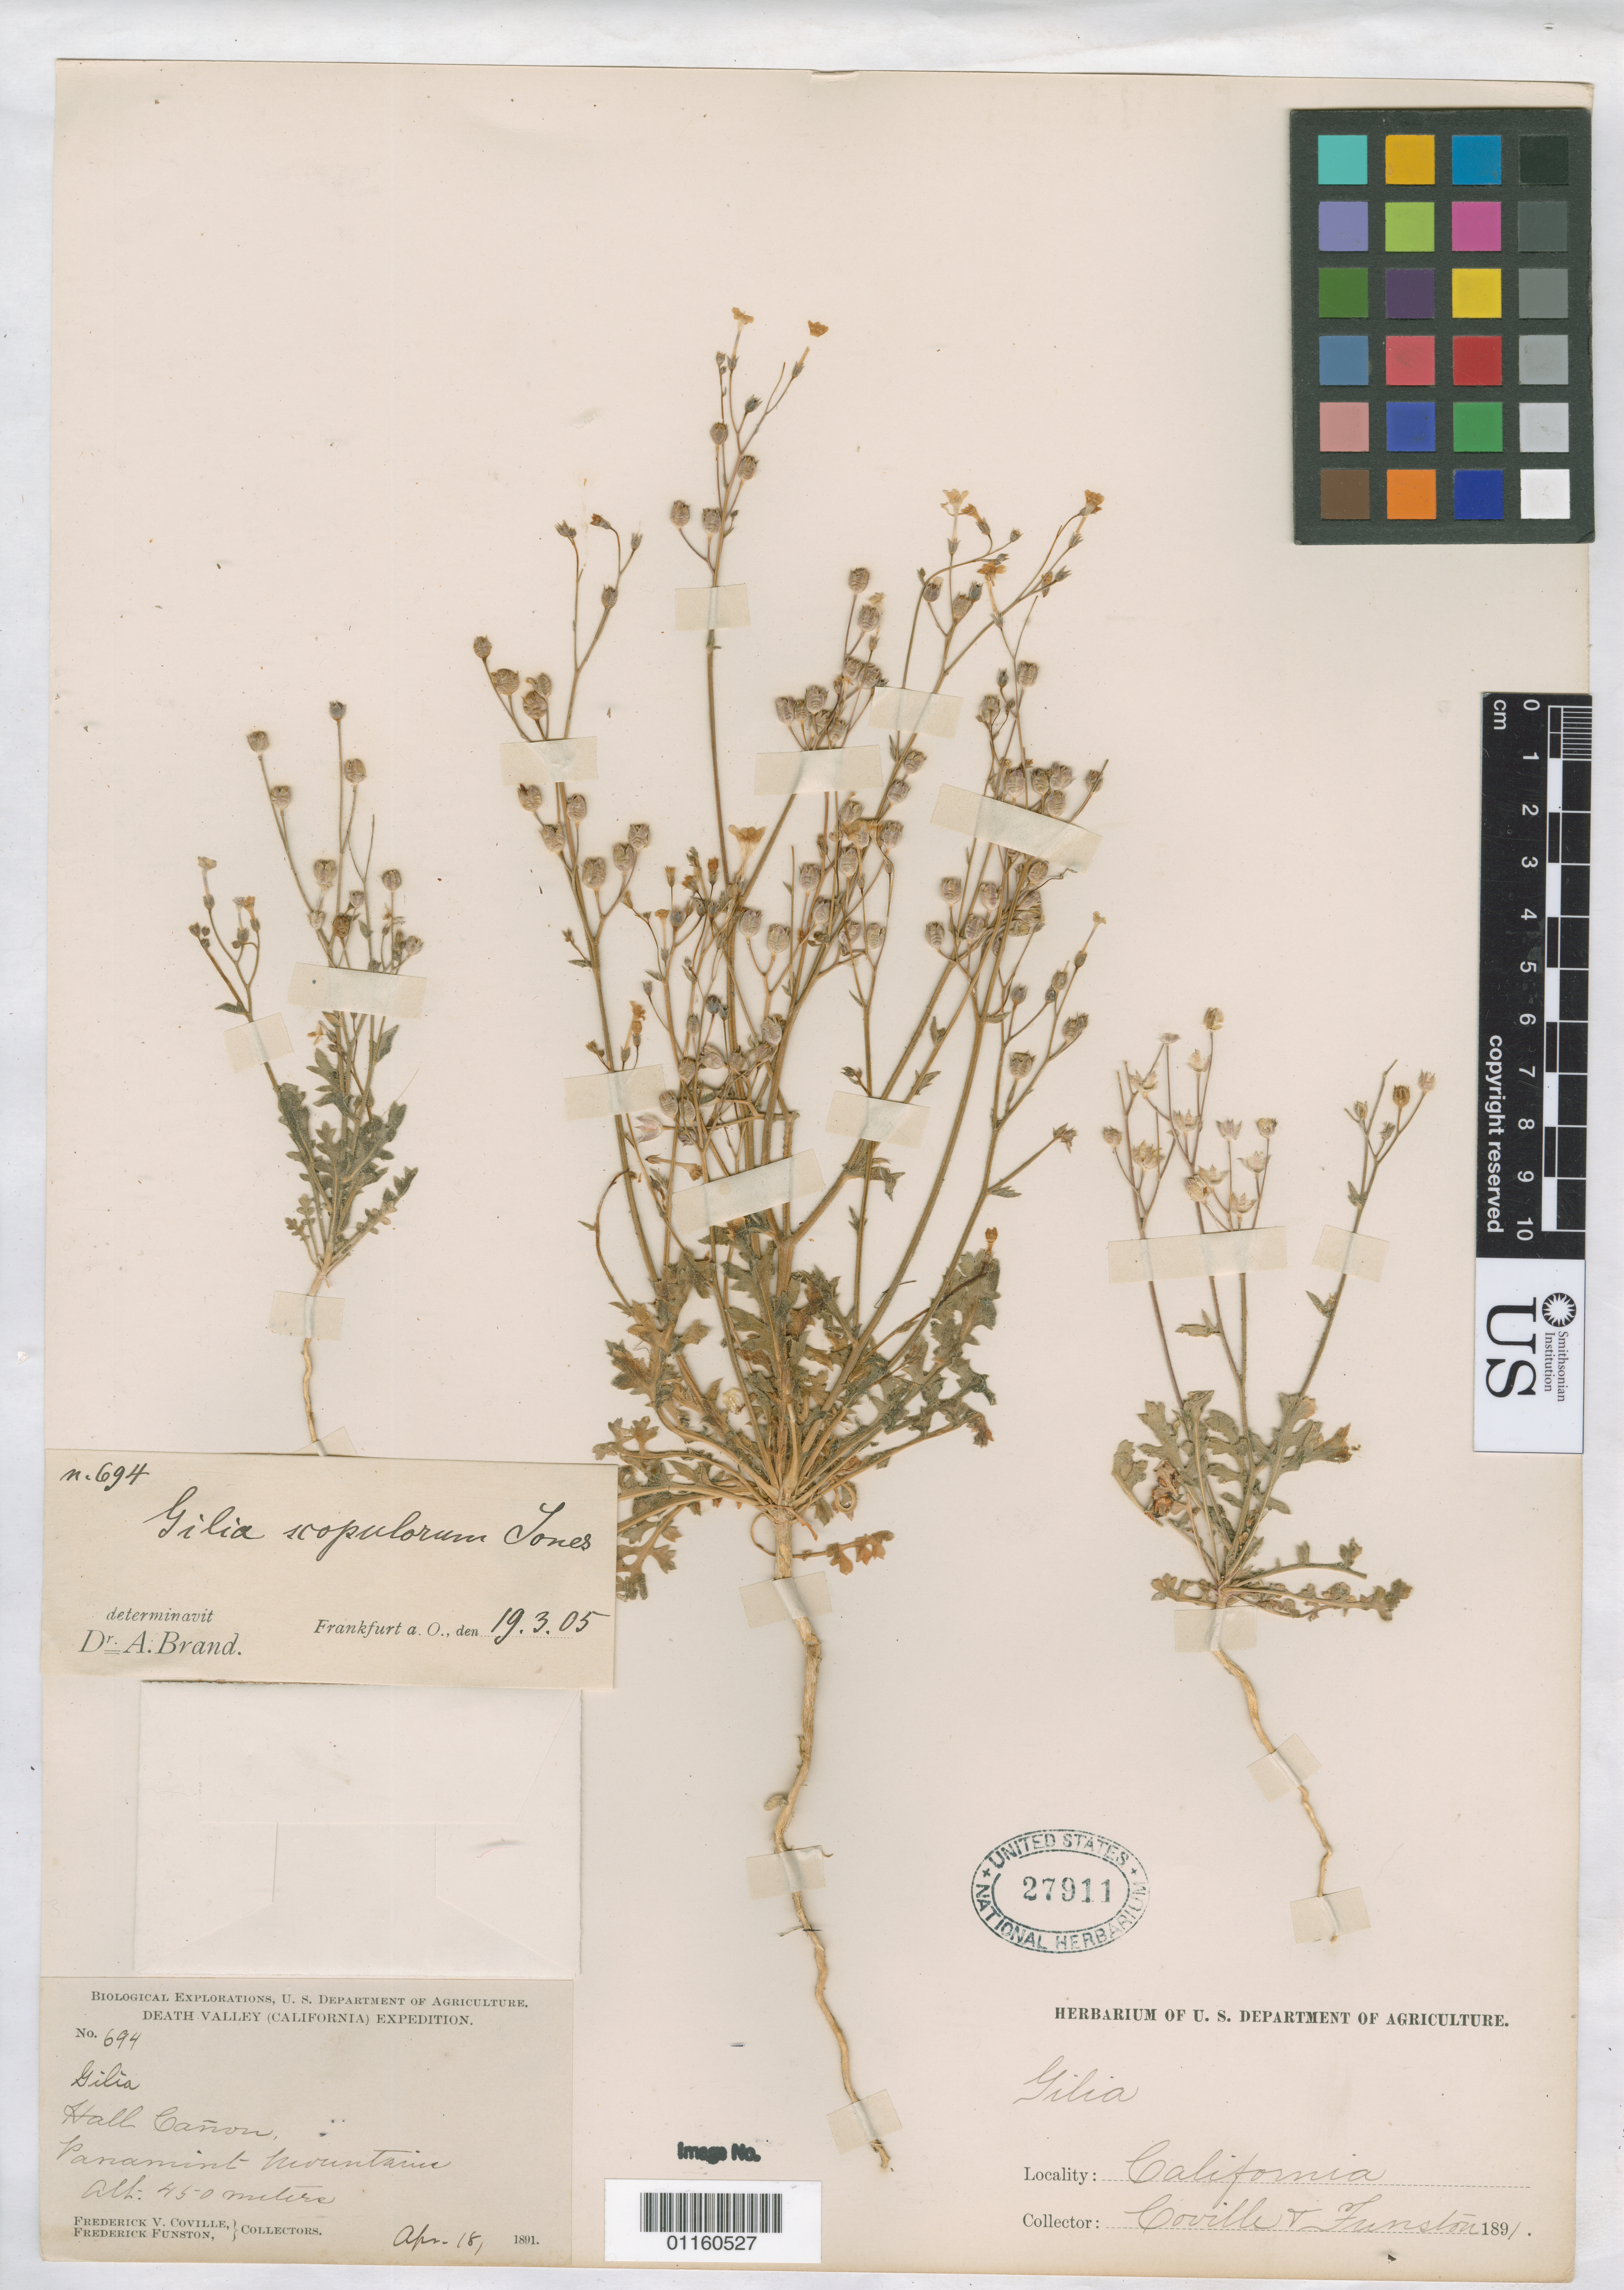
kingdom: Plantae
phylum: Tracheophyta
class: Magnoliopsida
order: Ericales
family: Polemoniaceae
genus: Gilia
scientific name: Gilia scopulorum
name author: M.E. Jones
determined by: Brand, A.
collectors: F. V. Coville & F. Funston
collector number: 694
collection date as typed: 18 Apr 1891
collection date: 1891-04-18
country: United States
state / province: California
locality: Hall Canyon, Panamint Mts.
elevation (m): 450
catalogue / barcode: US 27911